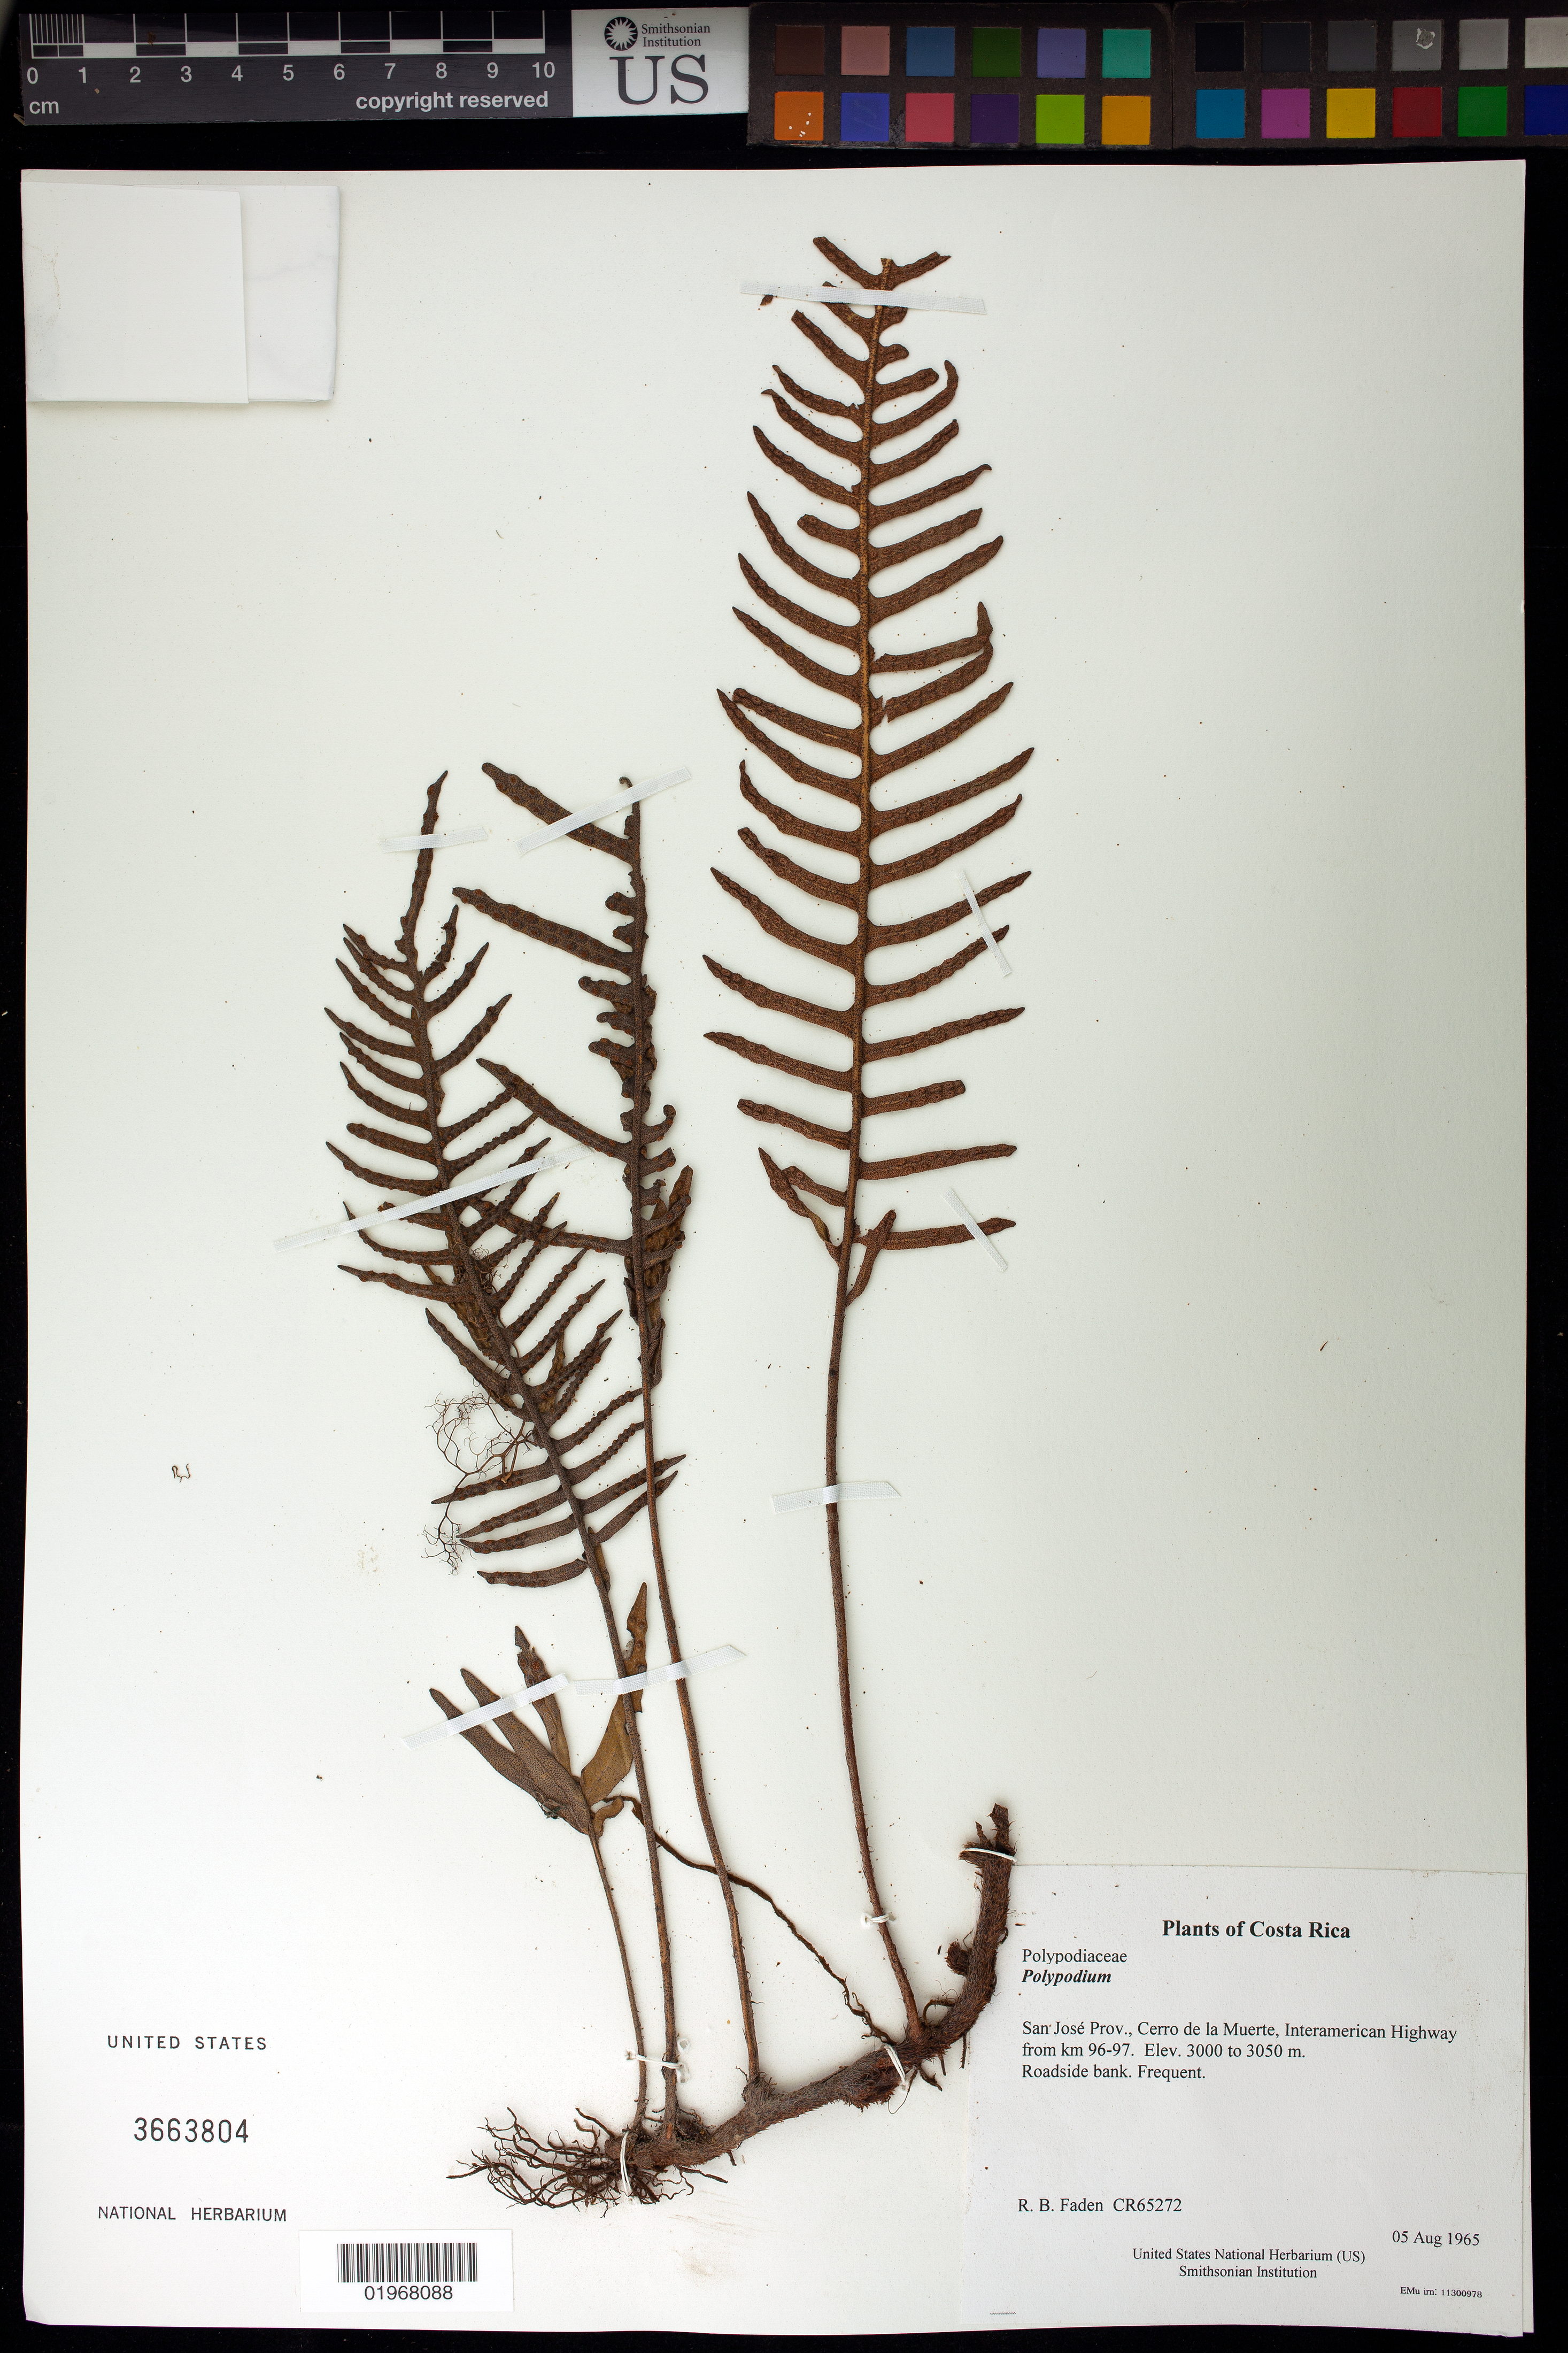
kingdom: Plantae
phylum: Tracheophyta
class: Polypodiopsida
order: Polypodiales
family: Polypodiaceae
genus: Polypodium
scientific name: Polypodium sp.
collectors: R. B. Faden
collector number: CR65272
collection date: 1965-08-05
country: Costa Rica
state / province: San José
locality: Cerro de la Muerte, Interamerican Highway from km 96-97.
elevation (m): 3000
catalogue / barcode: US 3663804